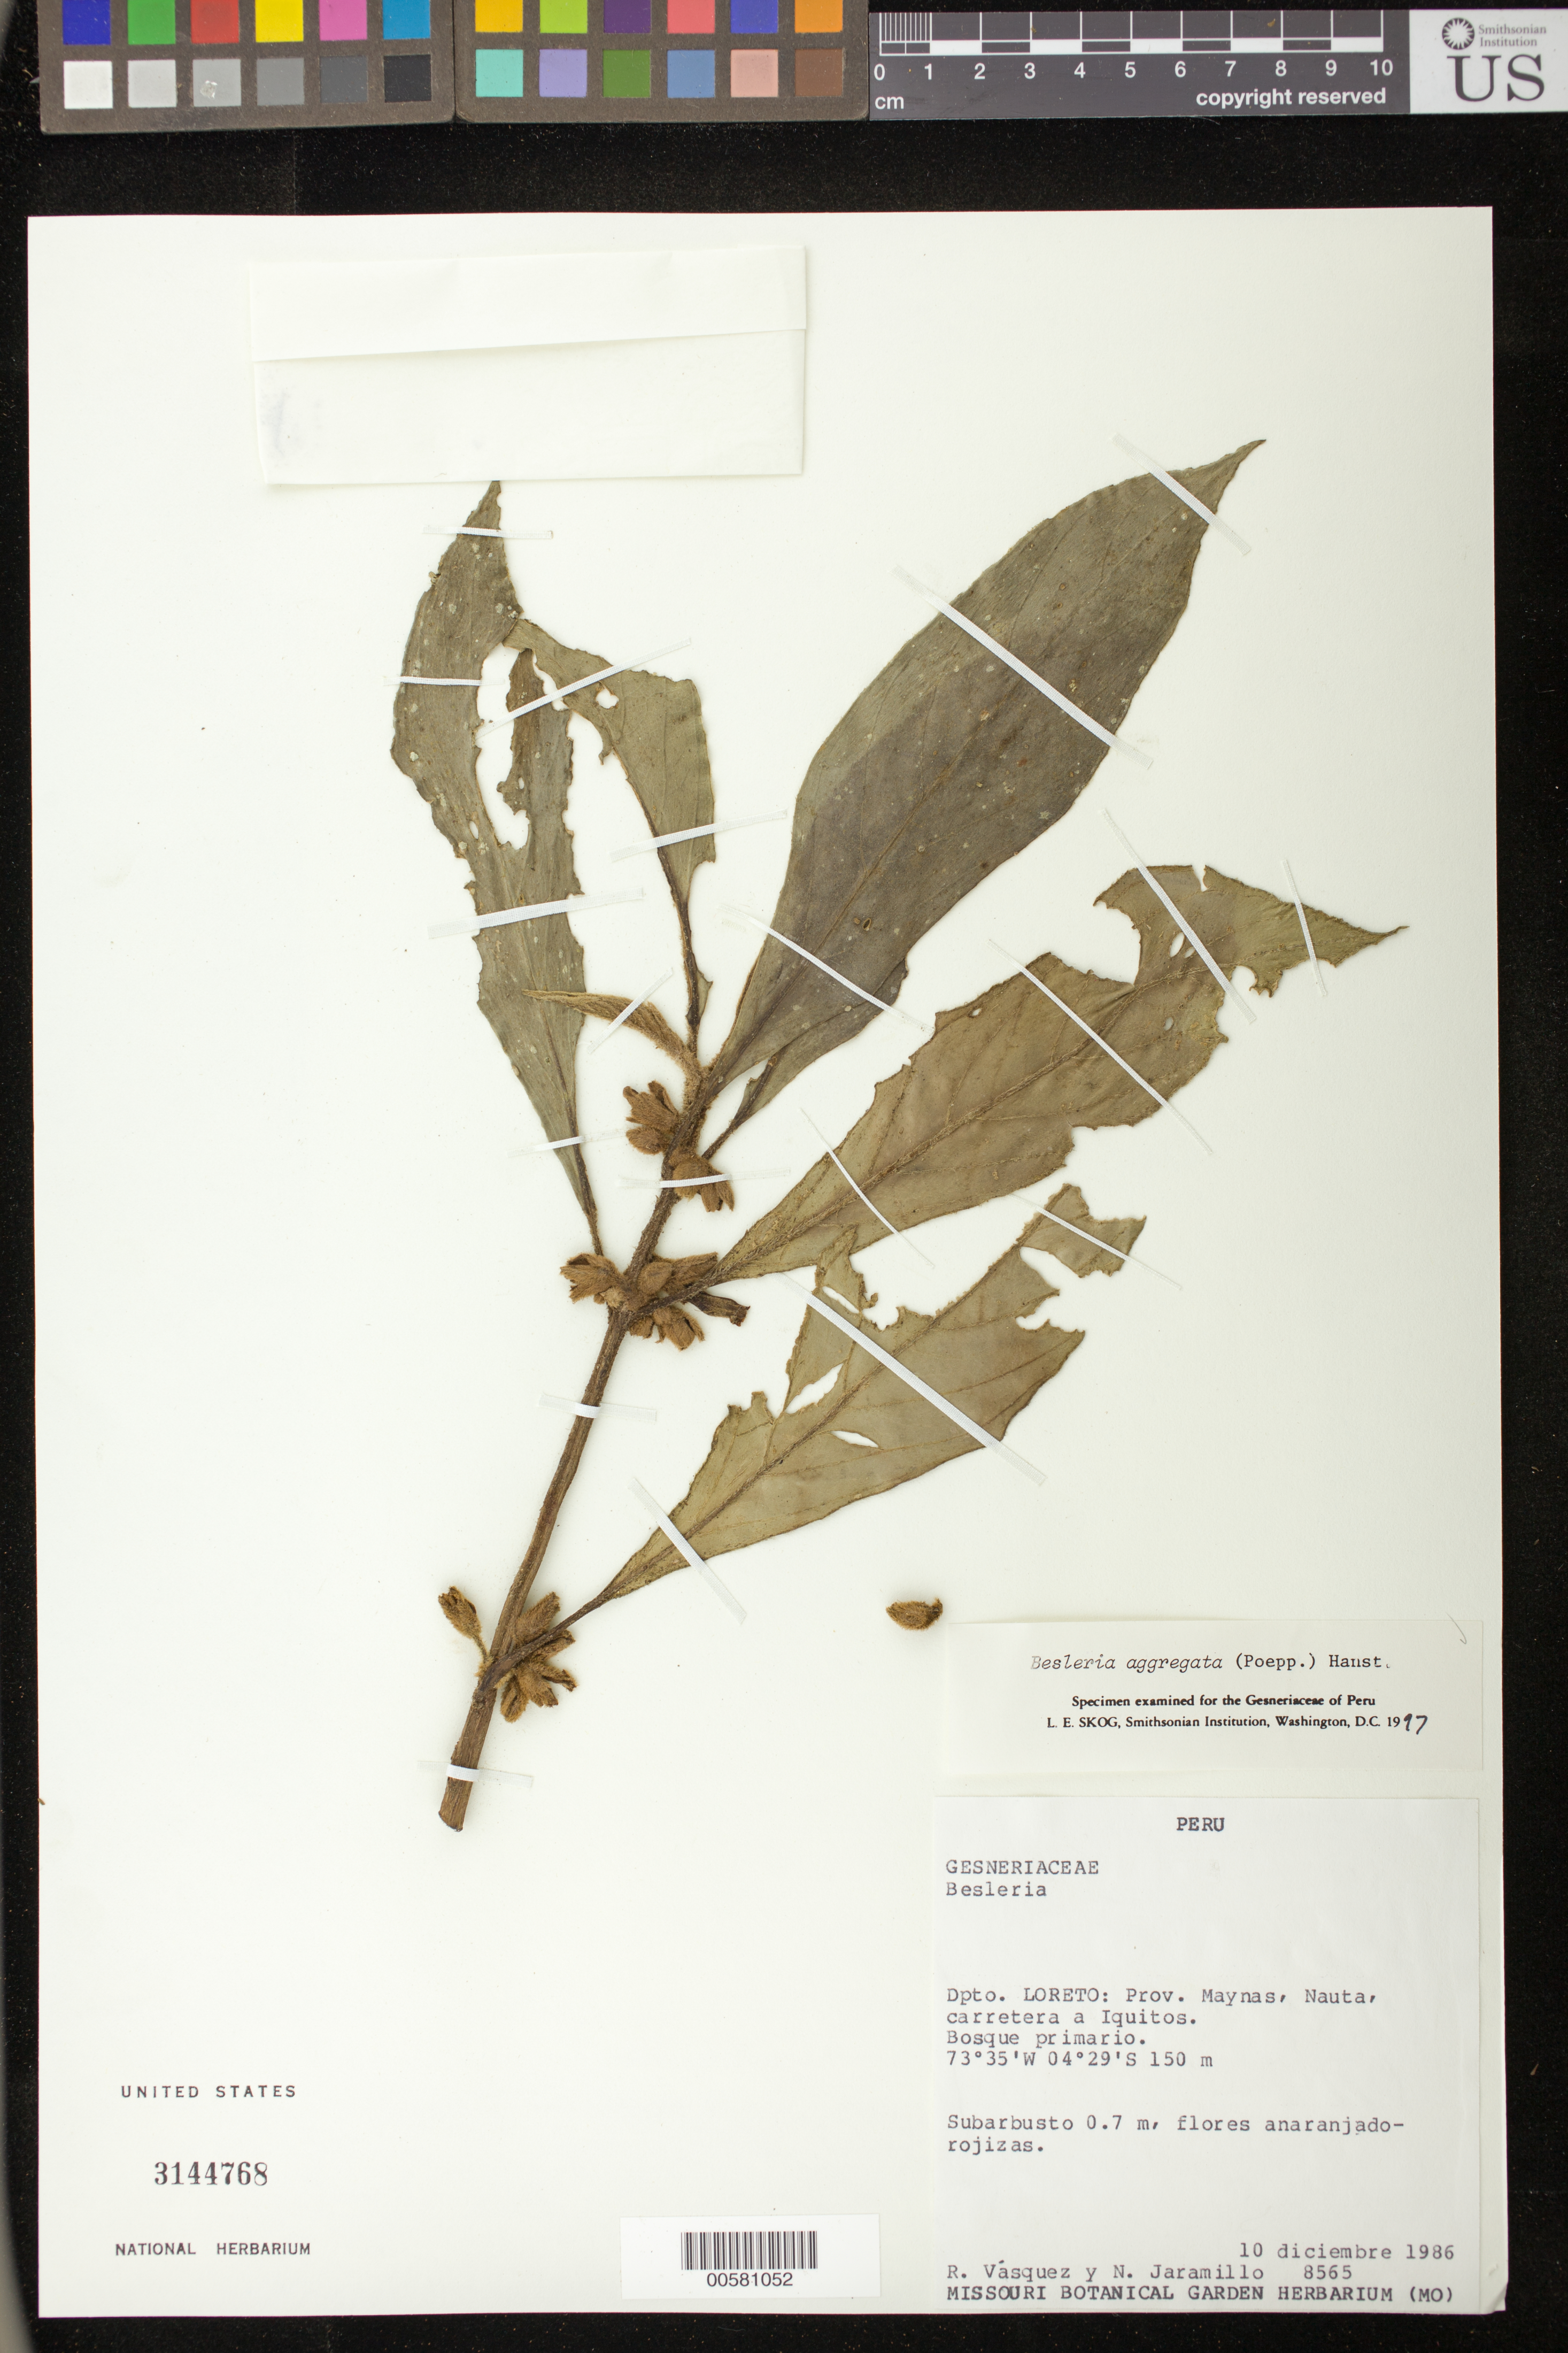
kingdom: Plantae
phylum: Tracheophyta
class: Magnoliopsida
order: Lamiales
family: Gesneriaceae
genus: Besleria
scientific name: Besleria aggregata var. aggregata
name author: (Mart.) Hanst.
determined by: Skog, Laurence E.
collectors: R. Vásquez & N. Jaramillo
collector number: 8565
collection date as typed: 10 Dec 1986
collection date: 1986-12-10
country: Peru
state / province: Loreto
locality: Prov. Maynas; Nauta, carretera a Iquitos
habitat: Bosque primario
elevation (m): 150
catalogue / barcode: US 3144768